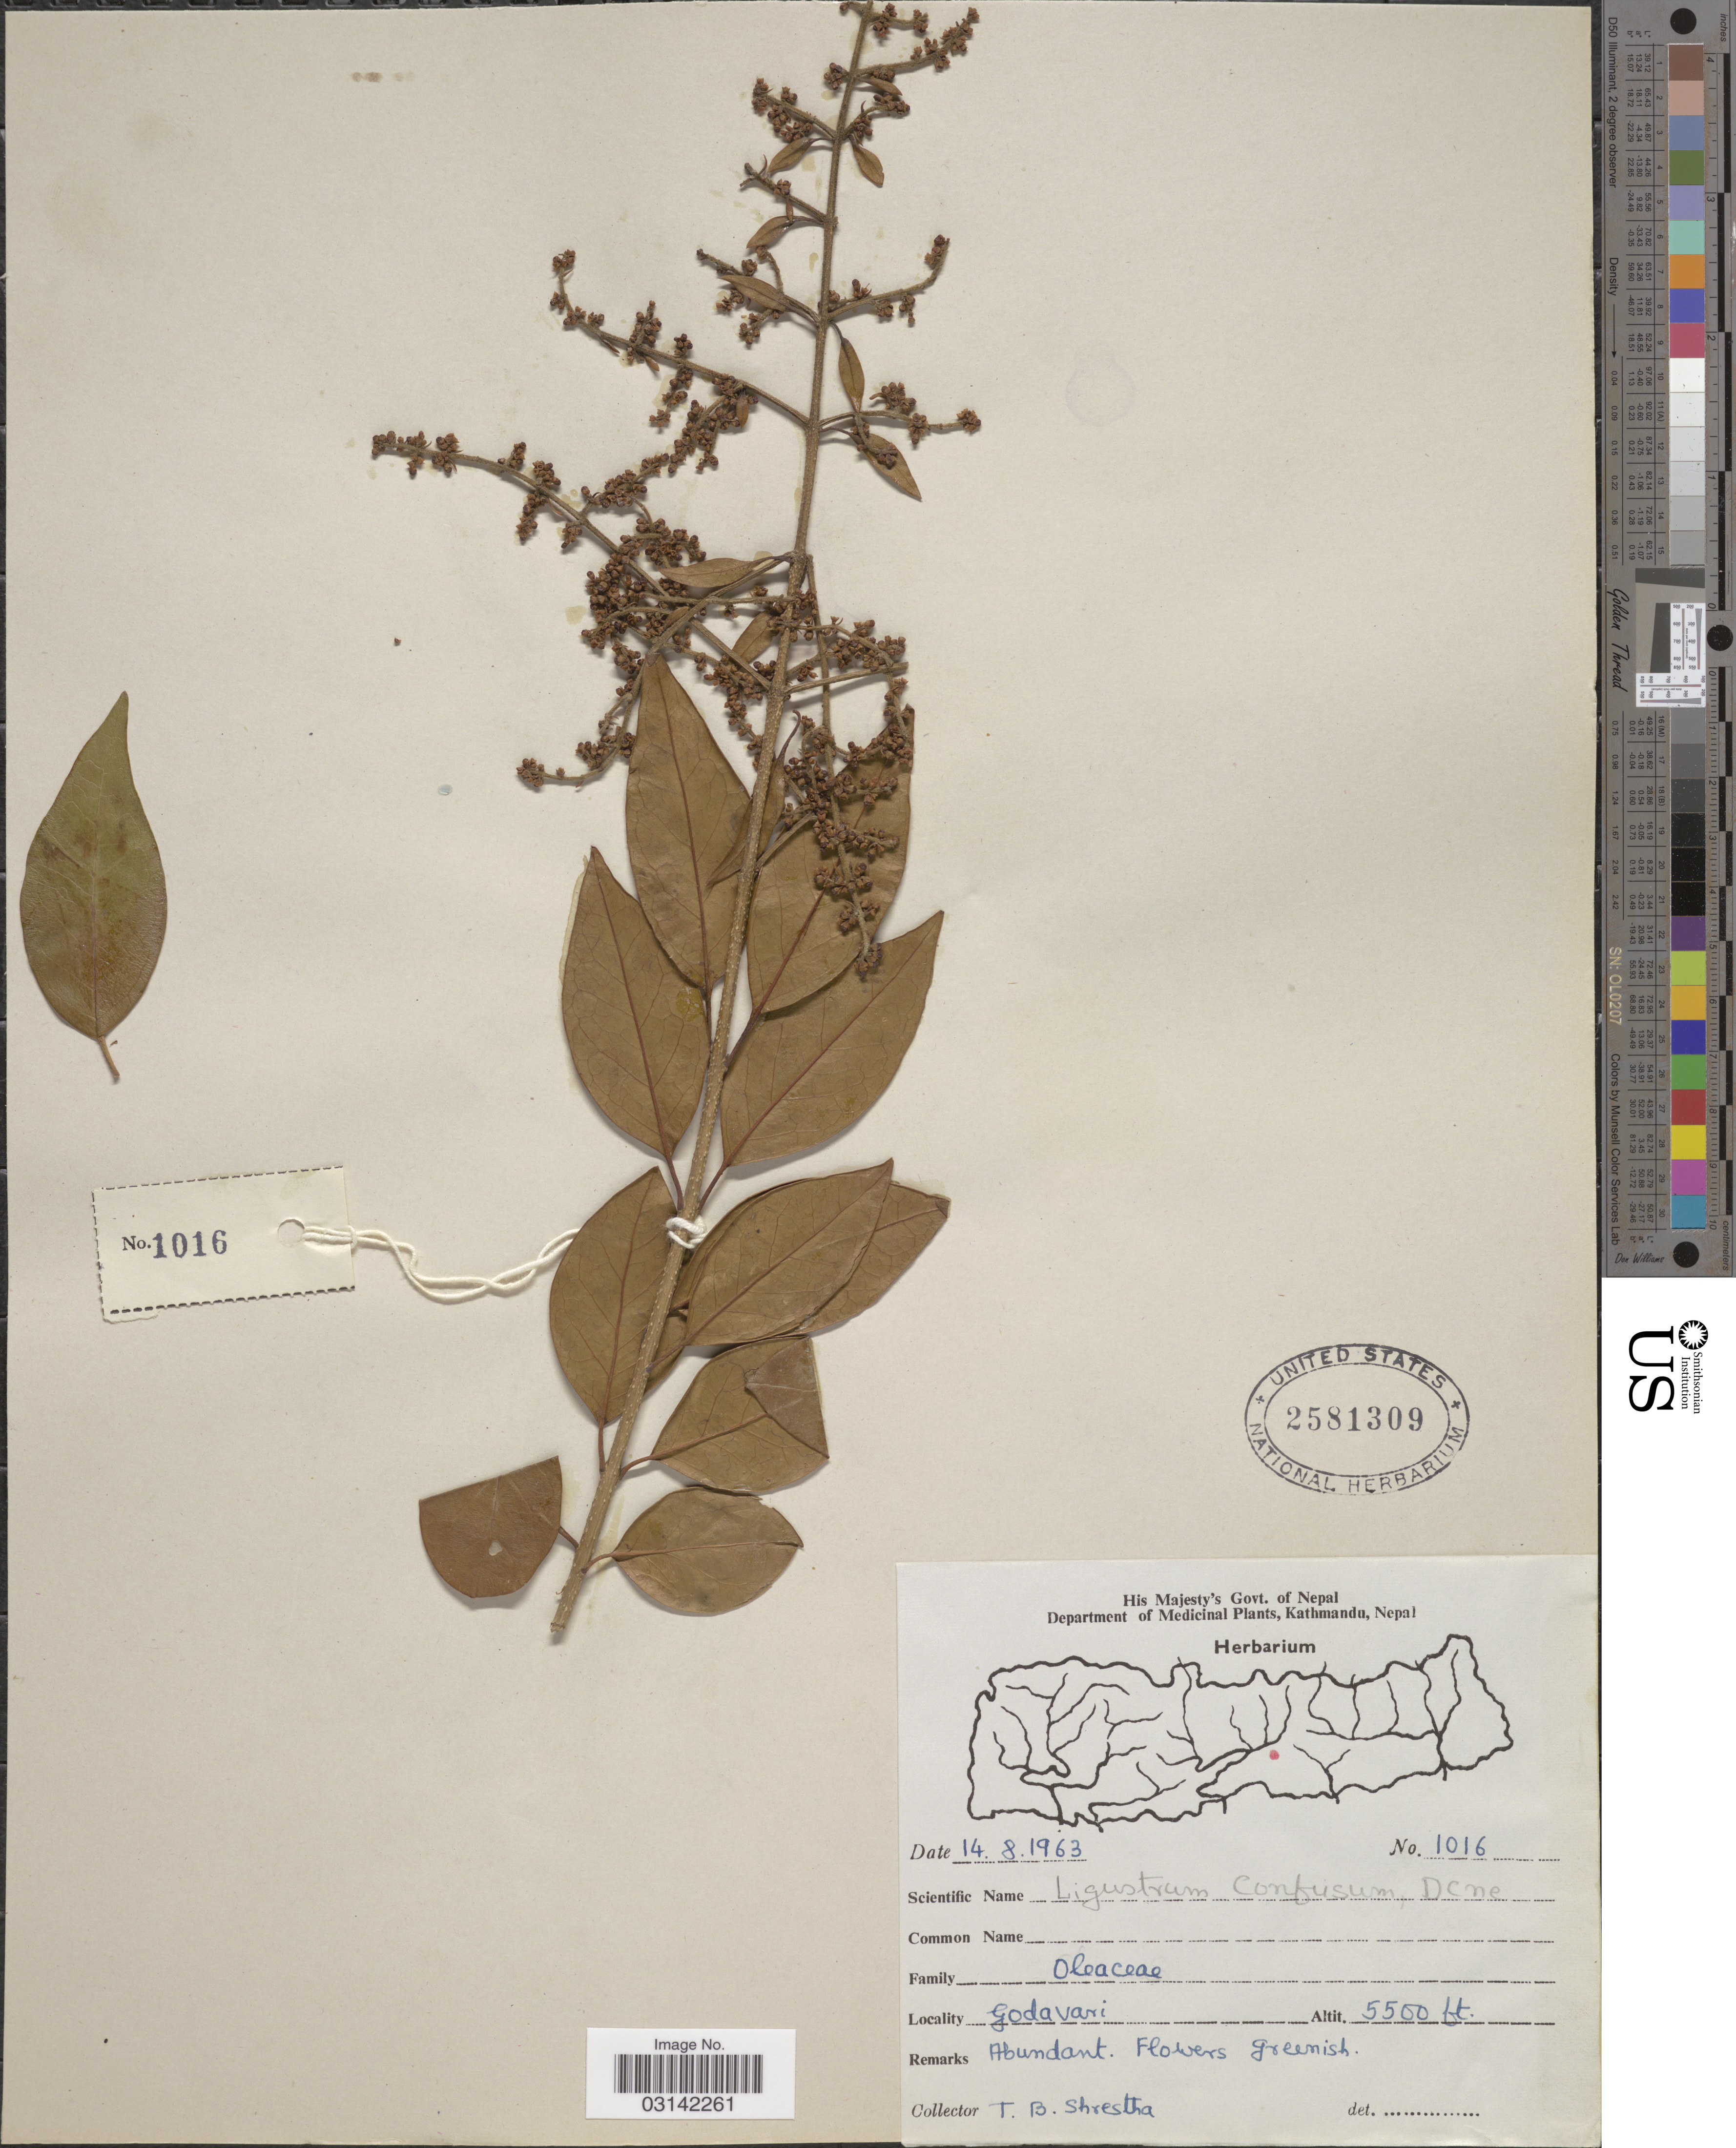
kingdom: Plantae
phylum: Tracheophyta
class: Magnoliopsida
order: Lamiales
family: Oleaceae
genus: Ligustrum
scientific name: Ligustrum confusum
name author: Decne.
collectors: T. B. Shrestha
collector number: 1016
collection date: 1963-08-14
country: Nepal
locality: Godavari.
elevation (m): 1676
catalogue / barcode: US 2581309